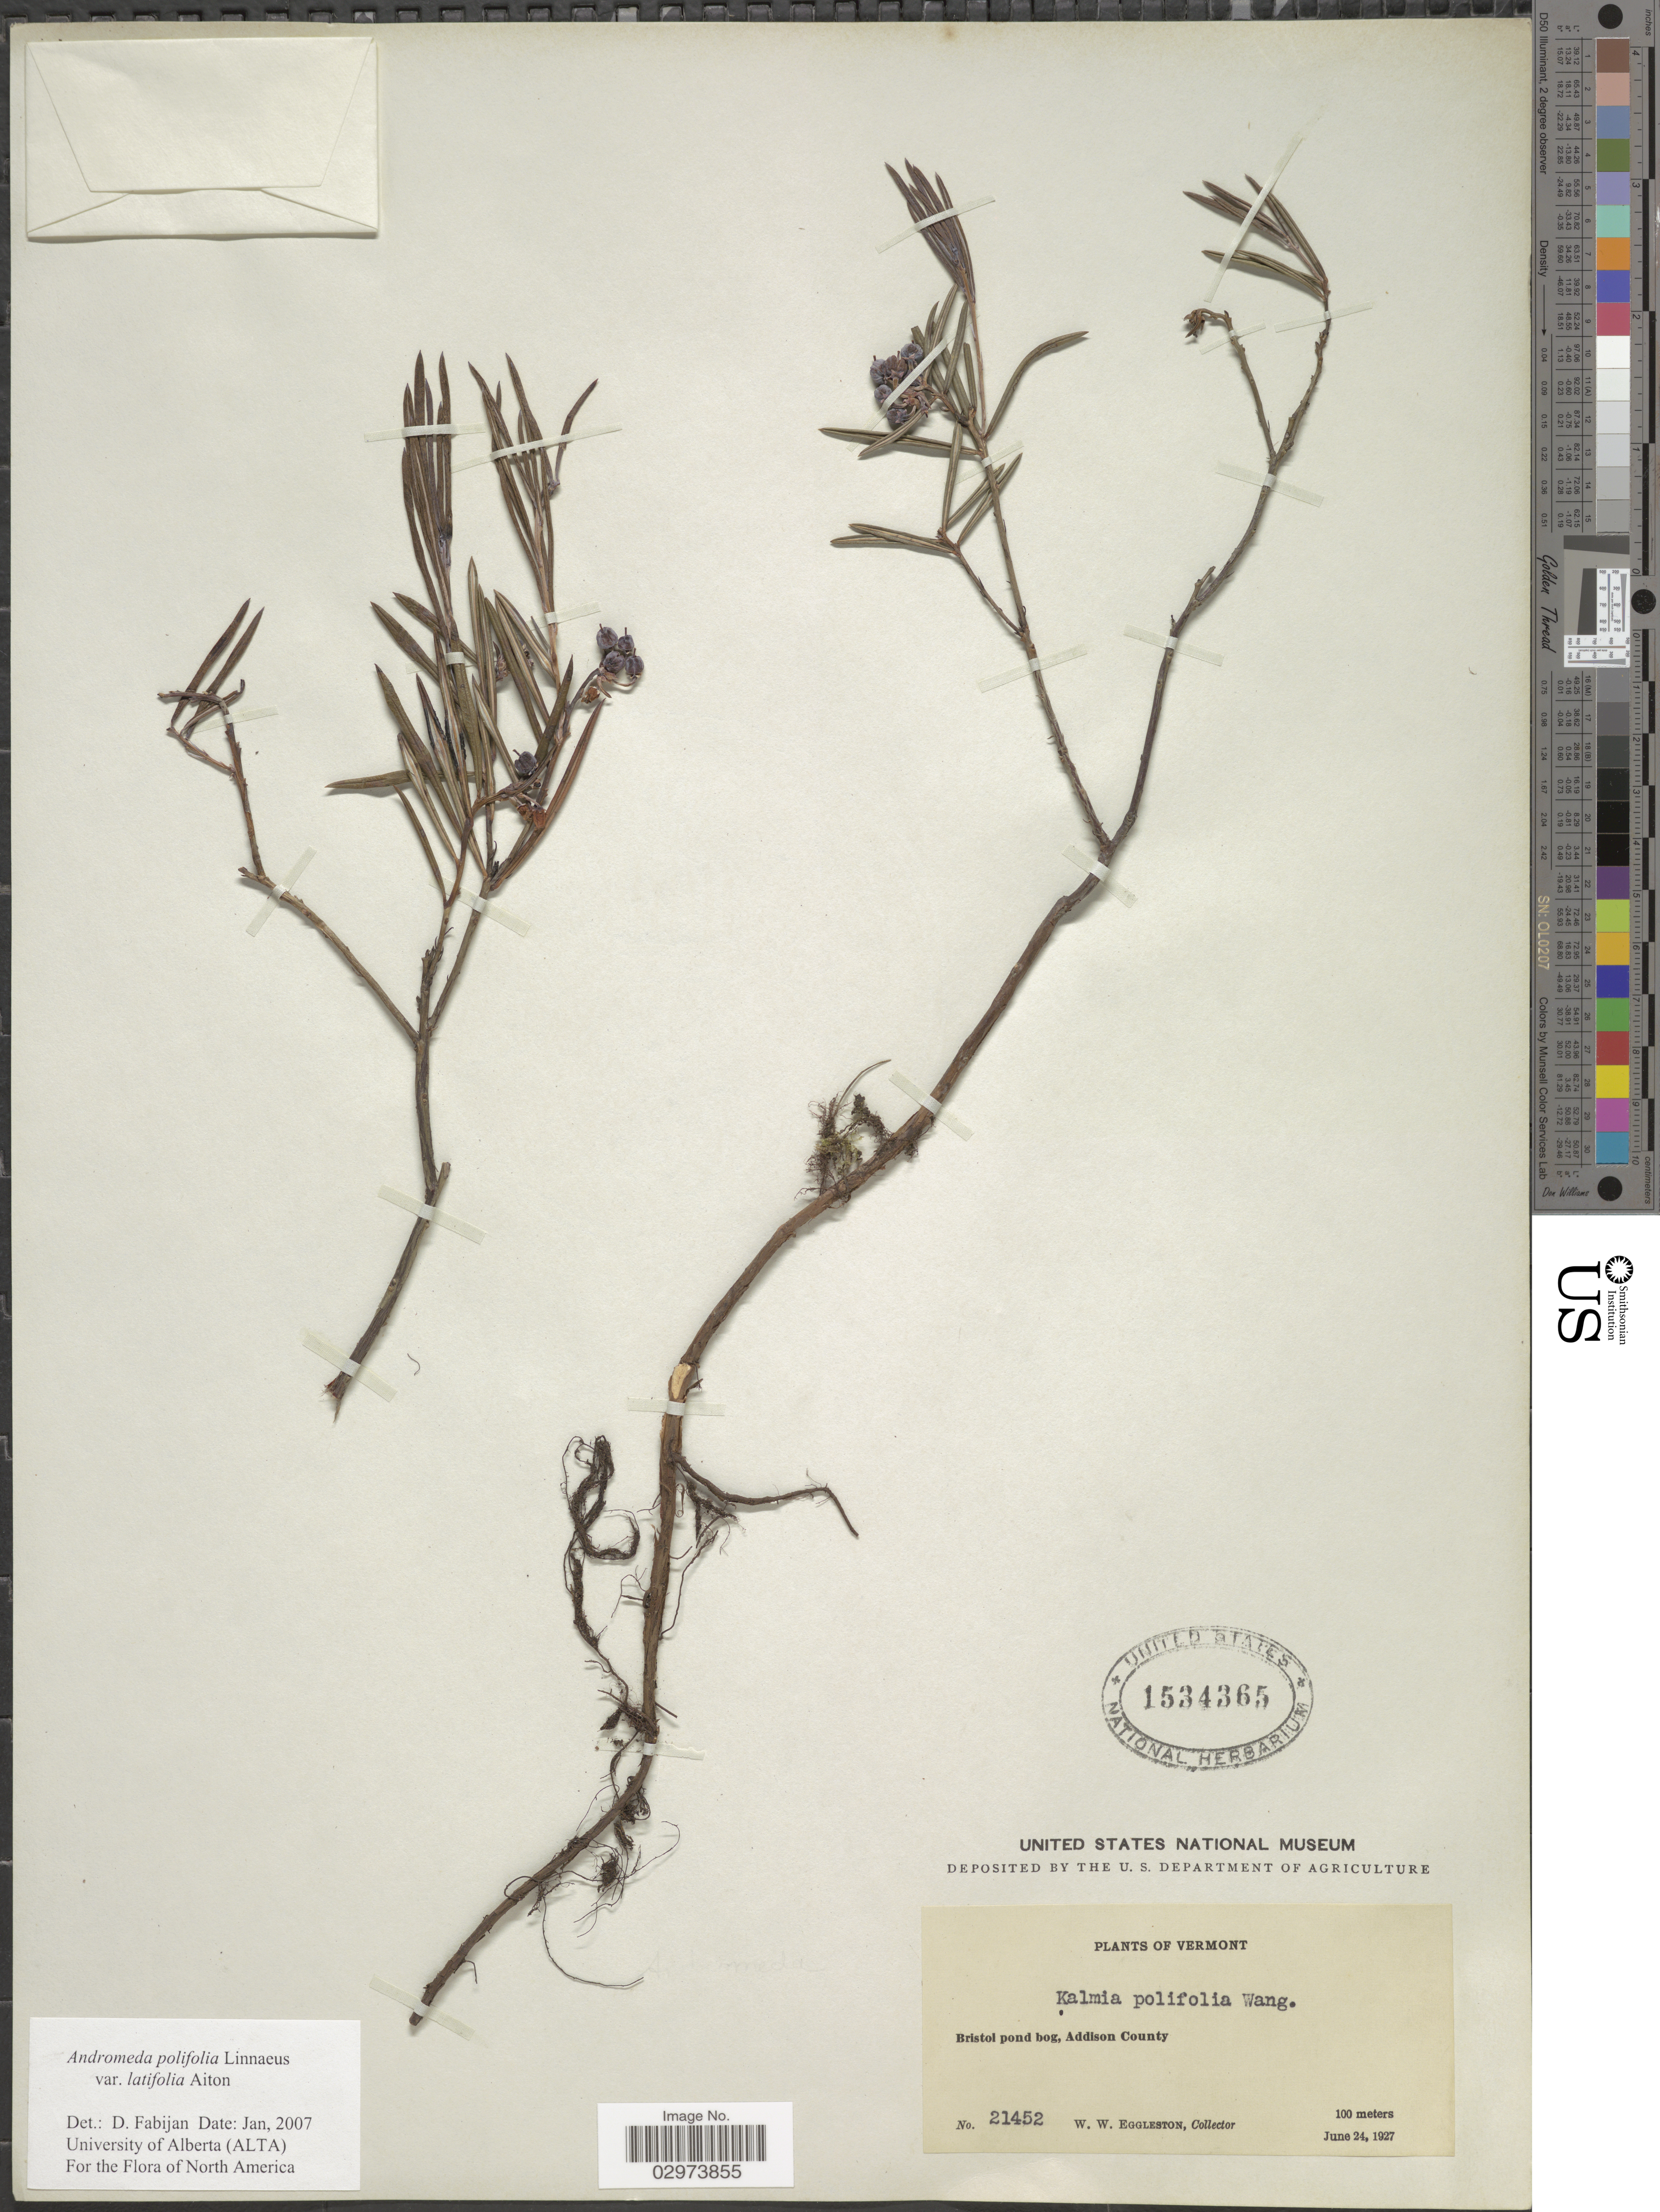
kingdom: Plantae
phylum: Tracheophyta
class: Magnoliopsida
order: Ericales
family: Ericaceae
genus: Andromeda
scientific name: Andromeda polifolia var. latifolia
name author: Aiton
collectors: W. W. Eggleston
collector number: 21452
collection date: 1927-06-24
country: United States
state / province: Vermont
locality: Bristol pond bog, Addison County.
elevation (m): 100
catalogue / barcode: US 1534365